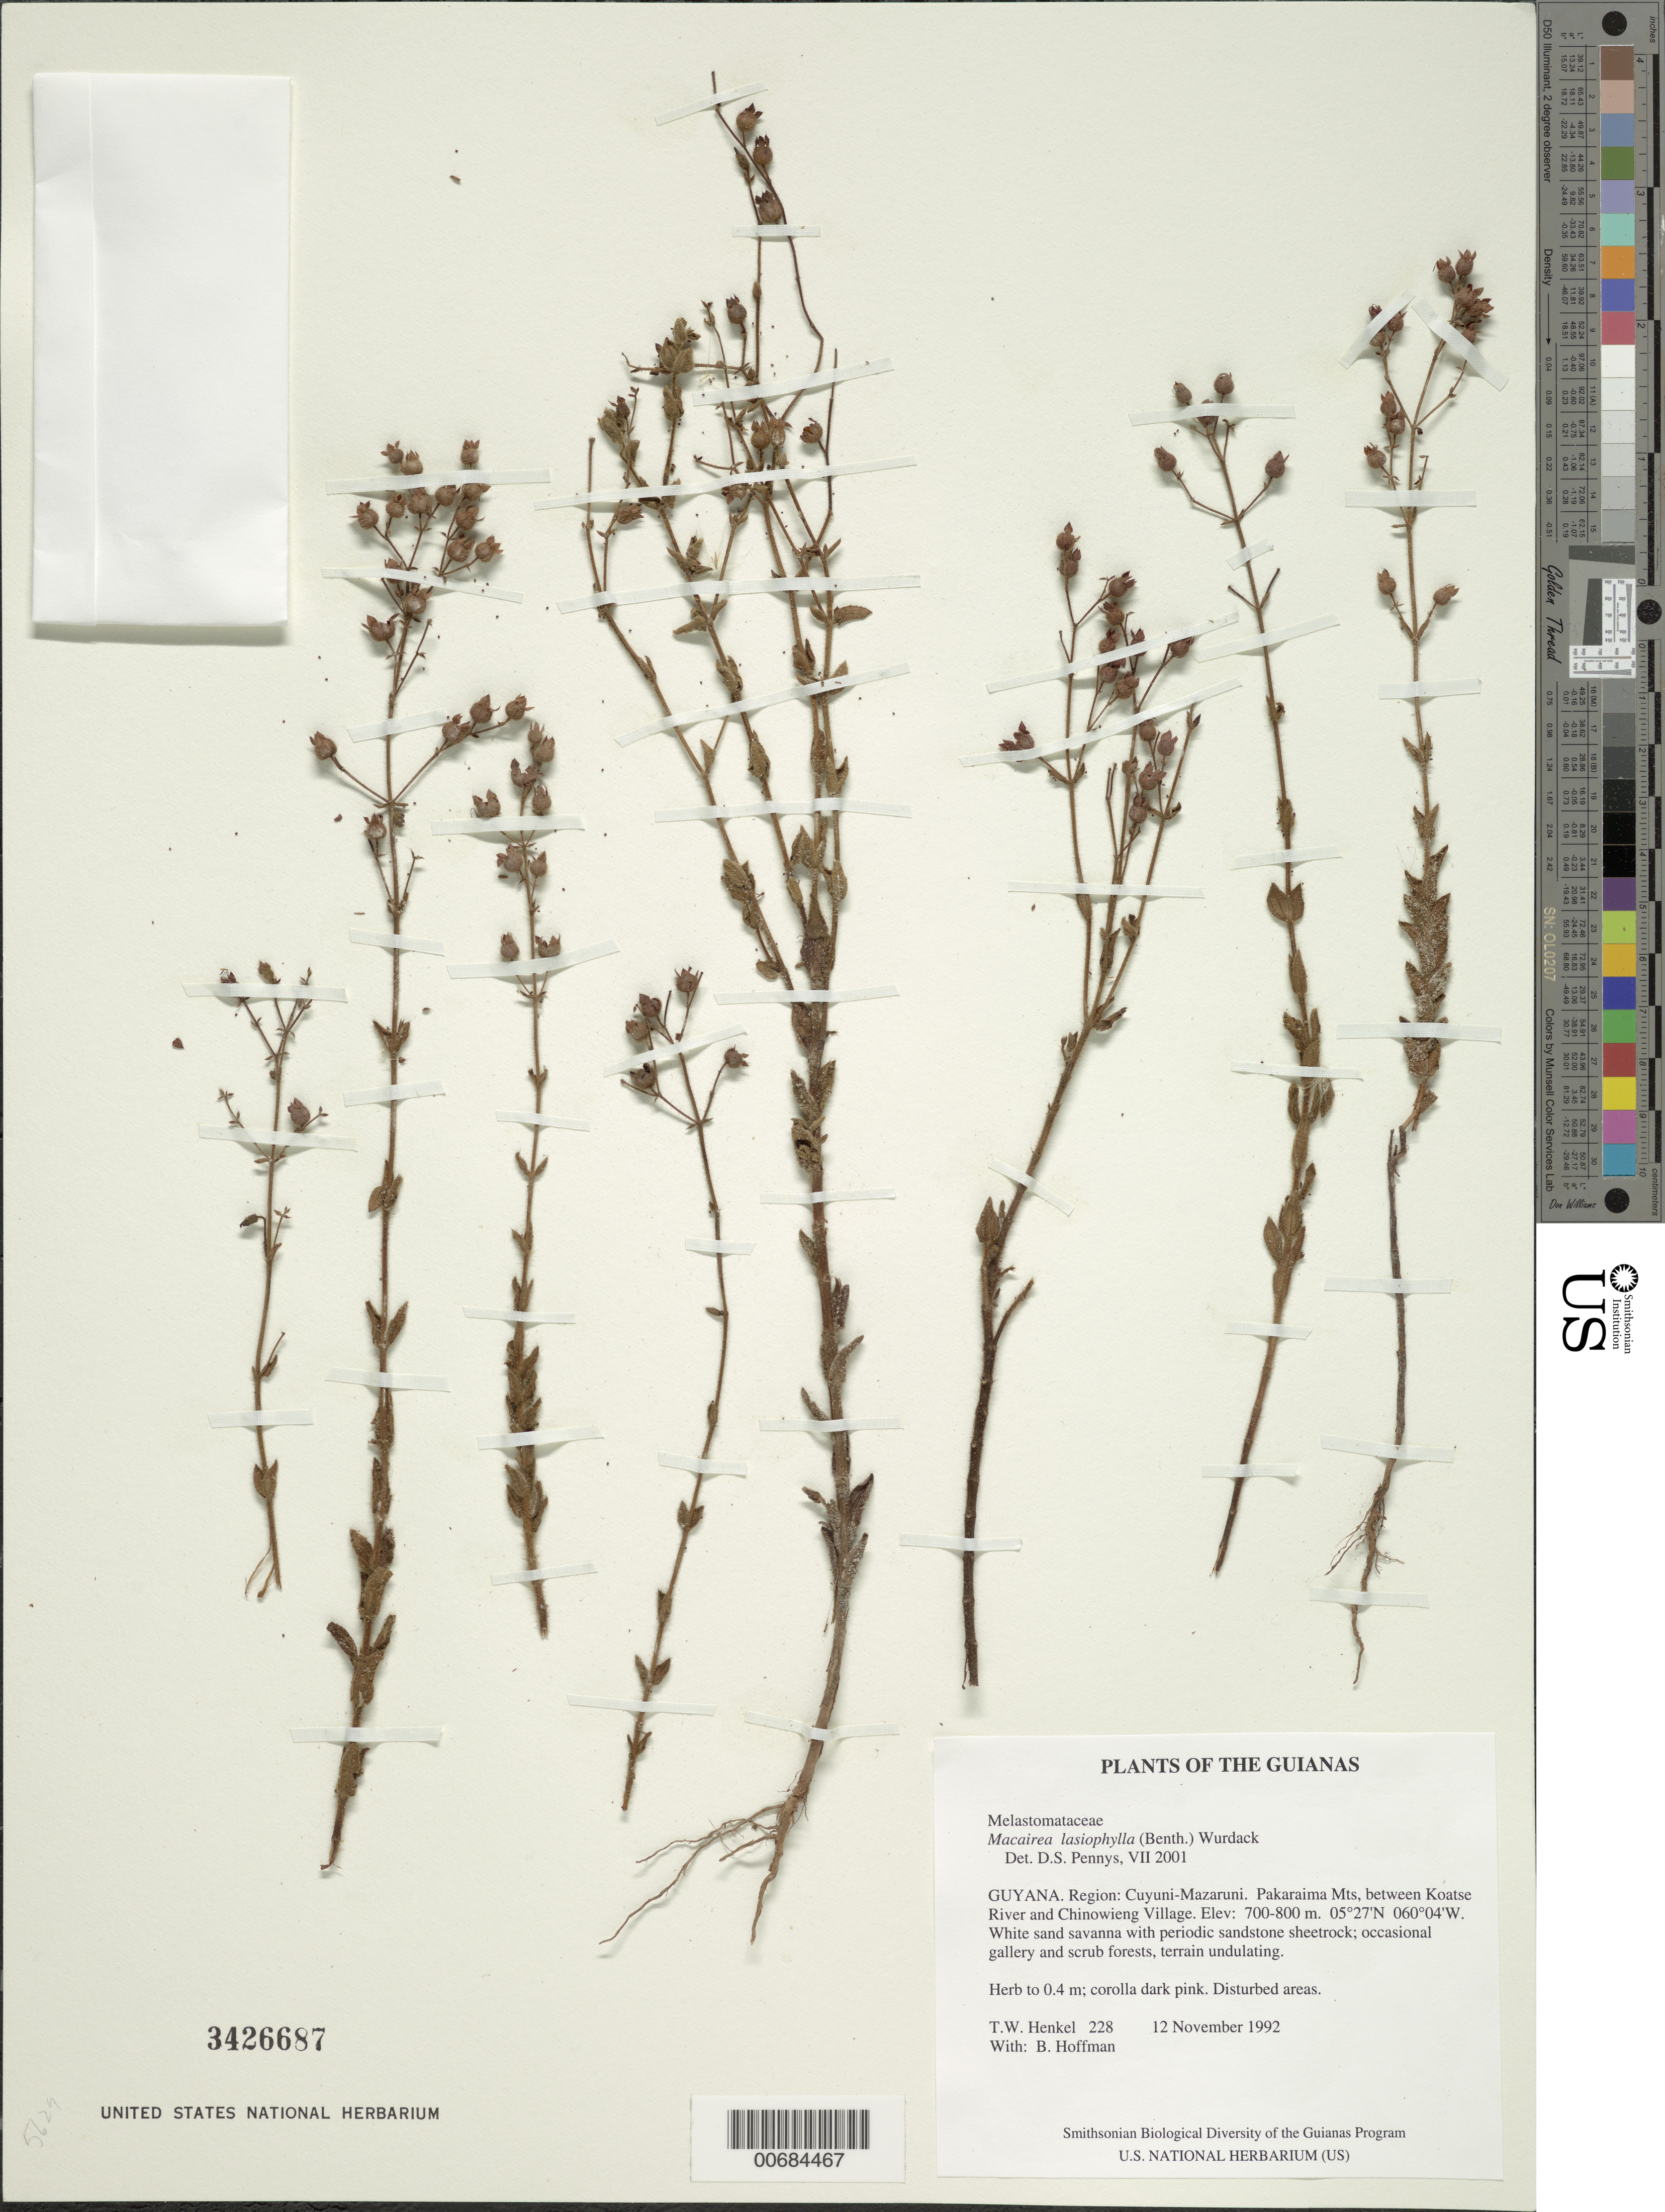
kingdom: Plantae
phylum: Tracheophyta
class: Magnoliopsida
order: Myrtales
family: Melastomataceae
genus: Macairea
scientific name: Macairea lasiophylla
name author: (Benth.) Wurdack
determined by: Penneys, D. S.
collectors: T. Henkel & B. Hoffman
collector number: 228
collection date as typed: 12 November 1992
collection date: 1992-11-12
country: Guyana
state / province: Cuyuni-Mazaruni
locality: Pakaraima Mts, between Koatse River and Chinowieng Village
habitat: White sand savanna with periodic sandstone sheetrock; occasional gallery and scrub forests, terrain undulating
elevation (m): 700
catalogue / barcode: US 3426687